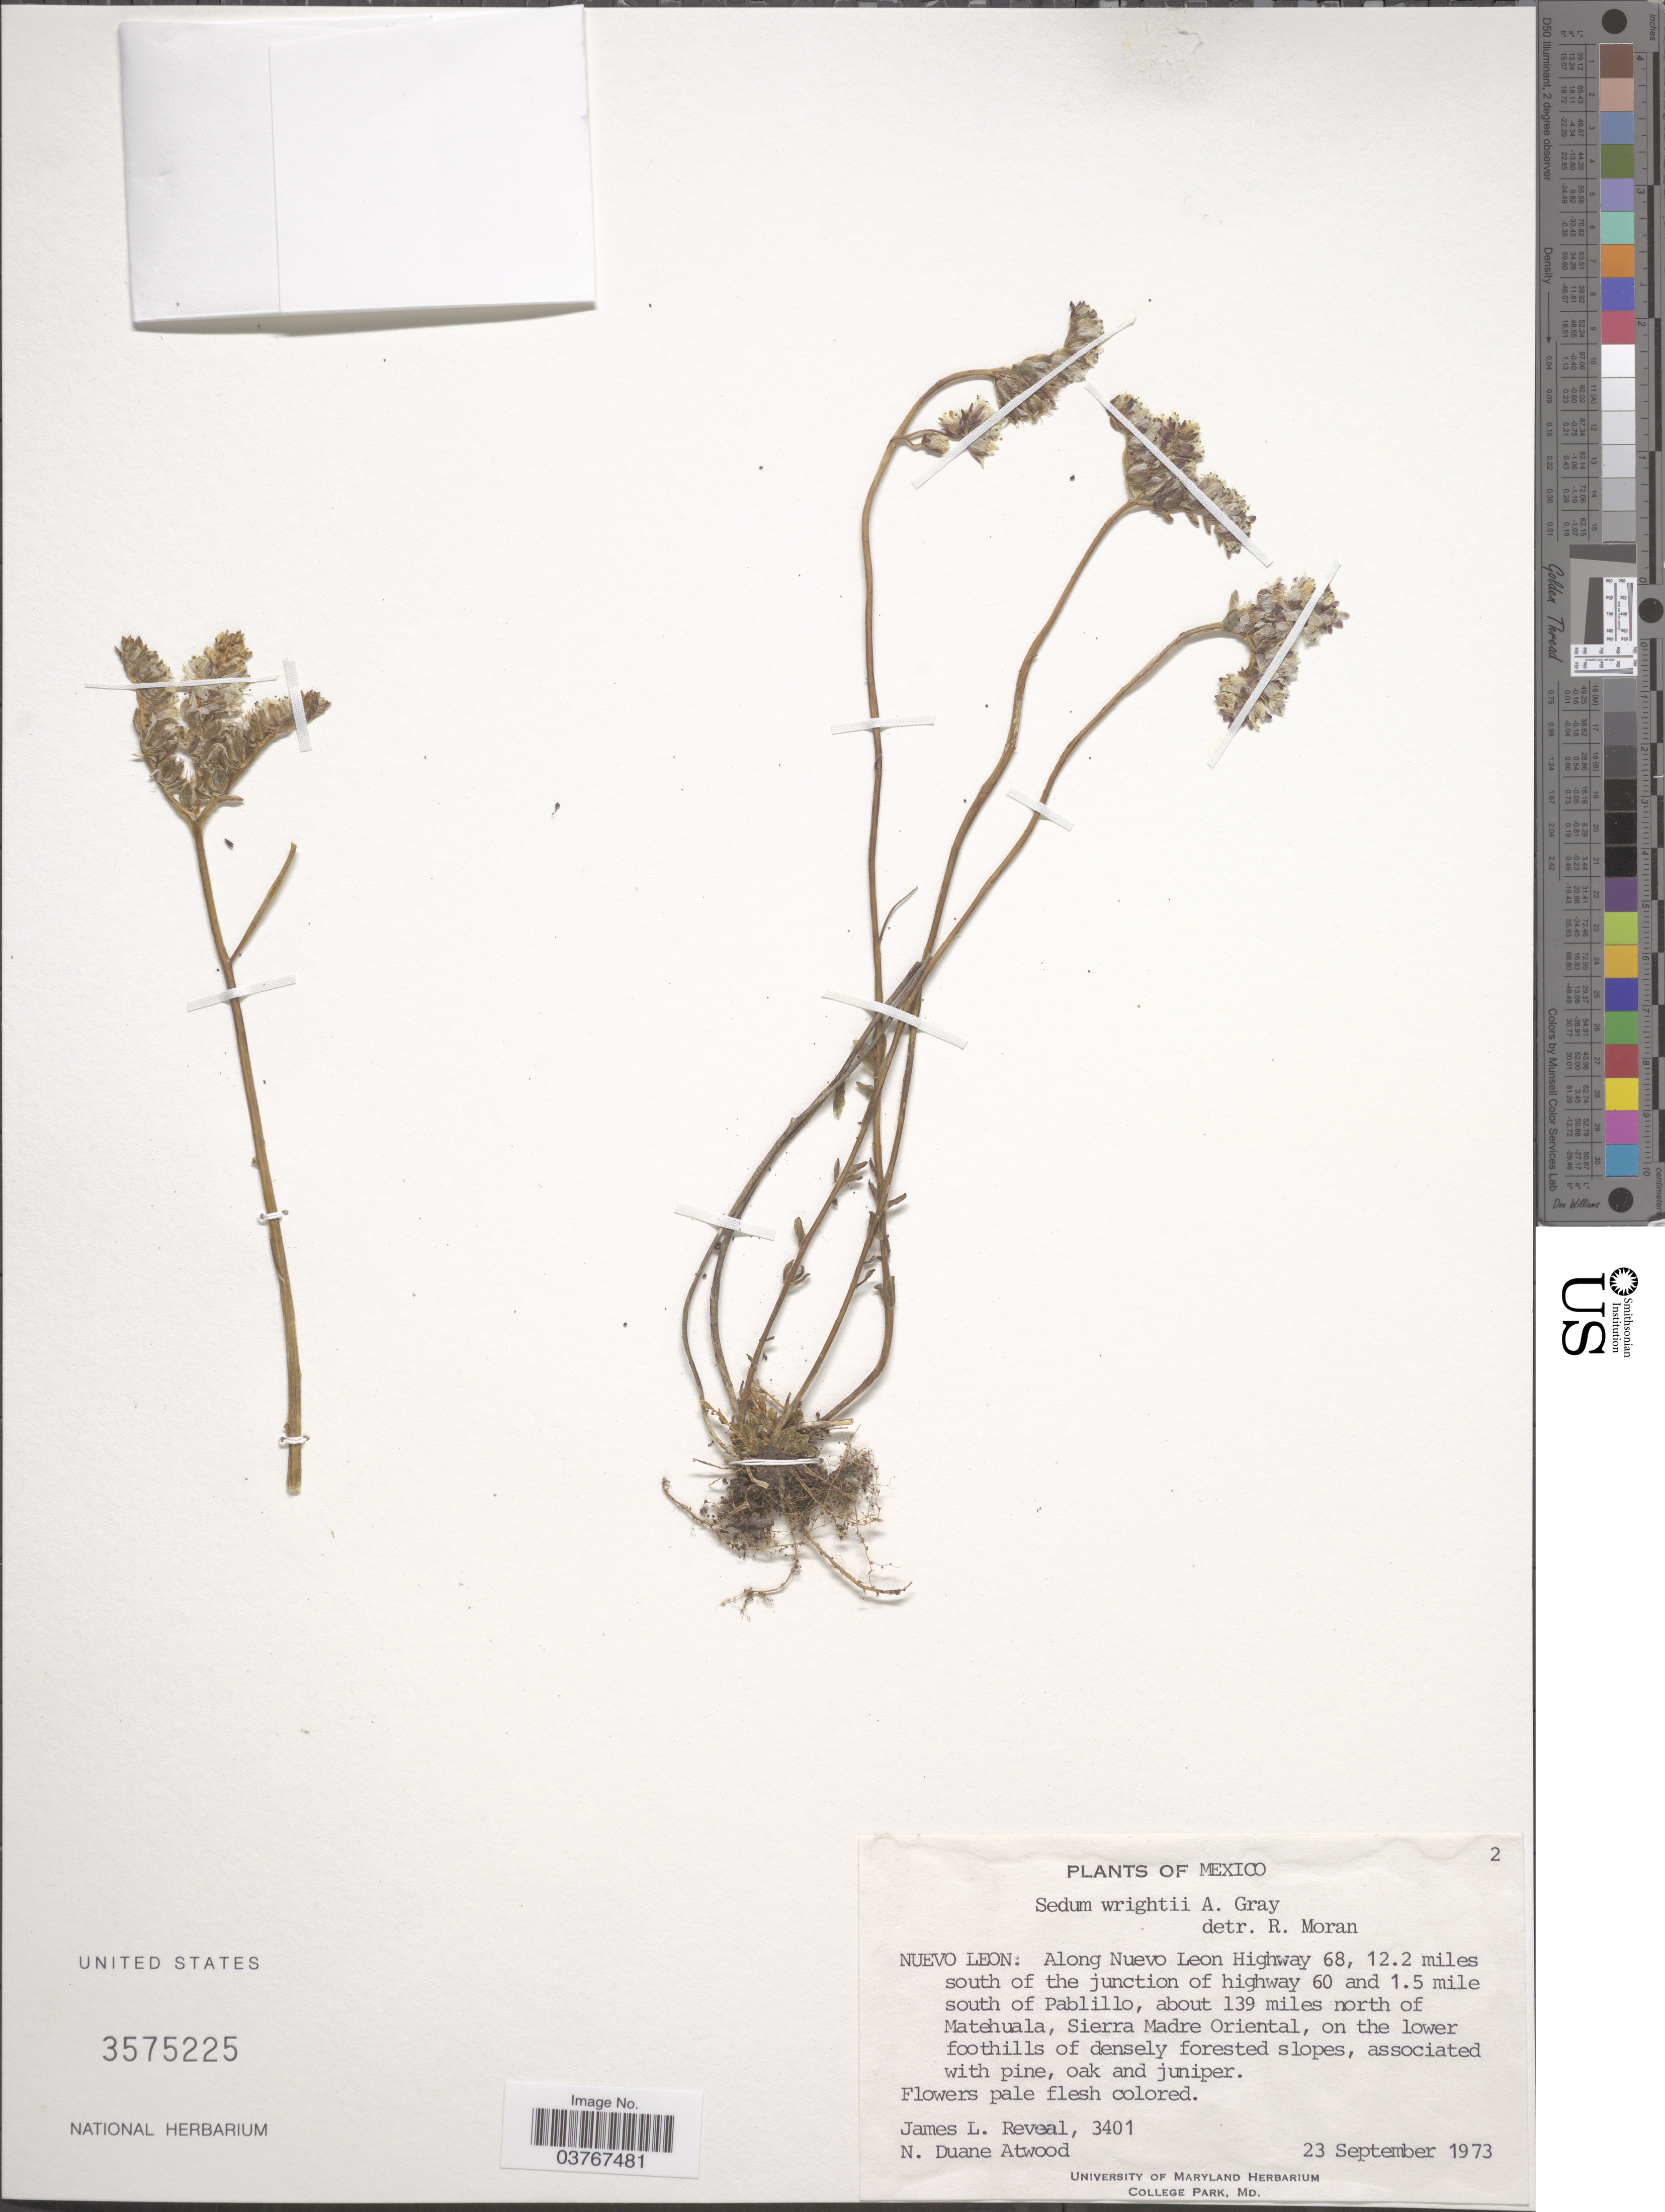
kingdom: Plantae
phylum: Tracheophyta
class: Magnoliopsida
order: Saxifragales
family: Crassulaceae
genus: Sedum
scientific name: Sedum wrightii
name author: A. Gray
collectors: J. L. Reveal & N. Atwood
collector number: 3401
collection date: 1973-09-23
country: Mexico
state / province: Nuevo León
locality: Along Nuevo Leon Highway 68, 12.2 miles south of the junction of highway 60 and 1.5 mile south of Pablillo, about 139 miles north of Matehuala, Sierra Madre Oriental.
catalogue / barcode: US 3575225